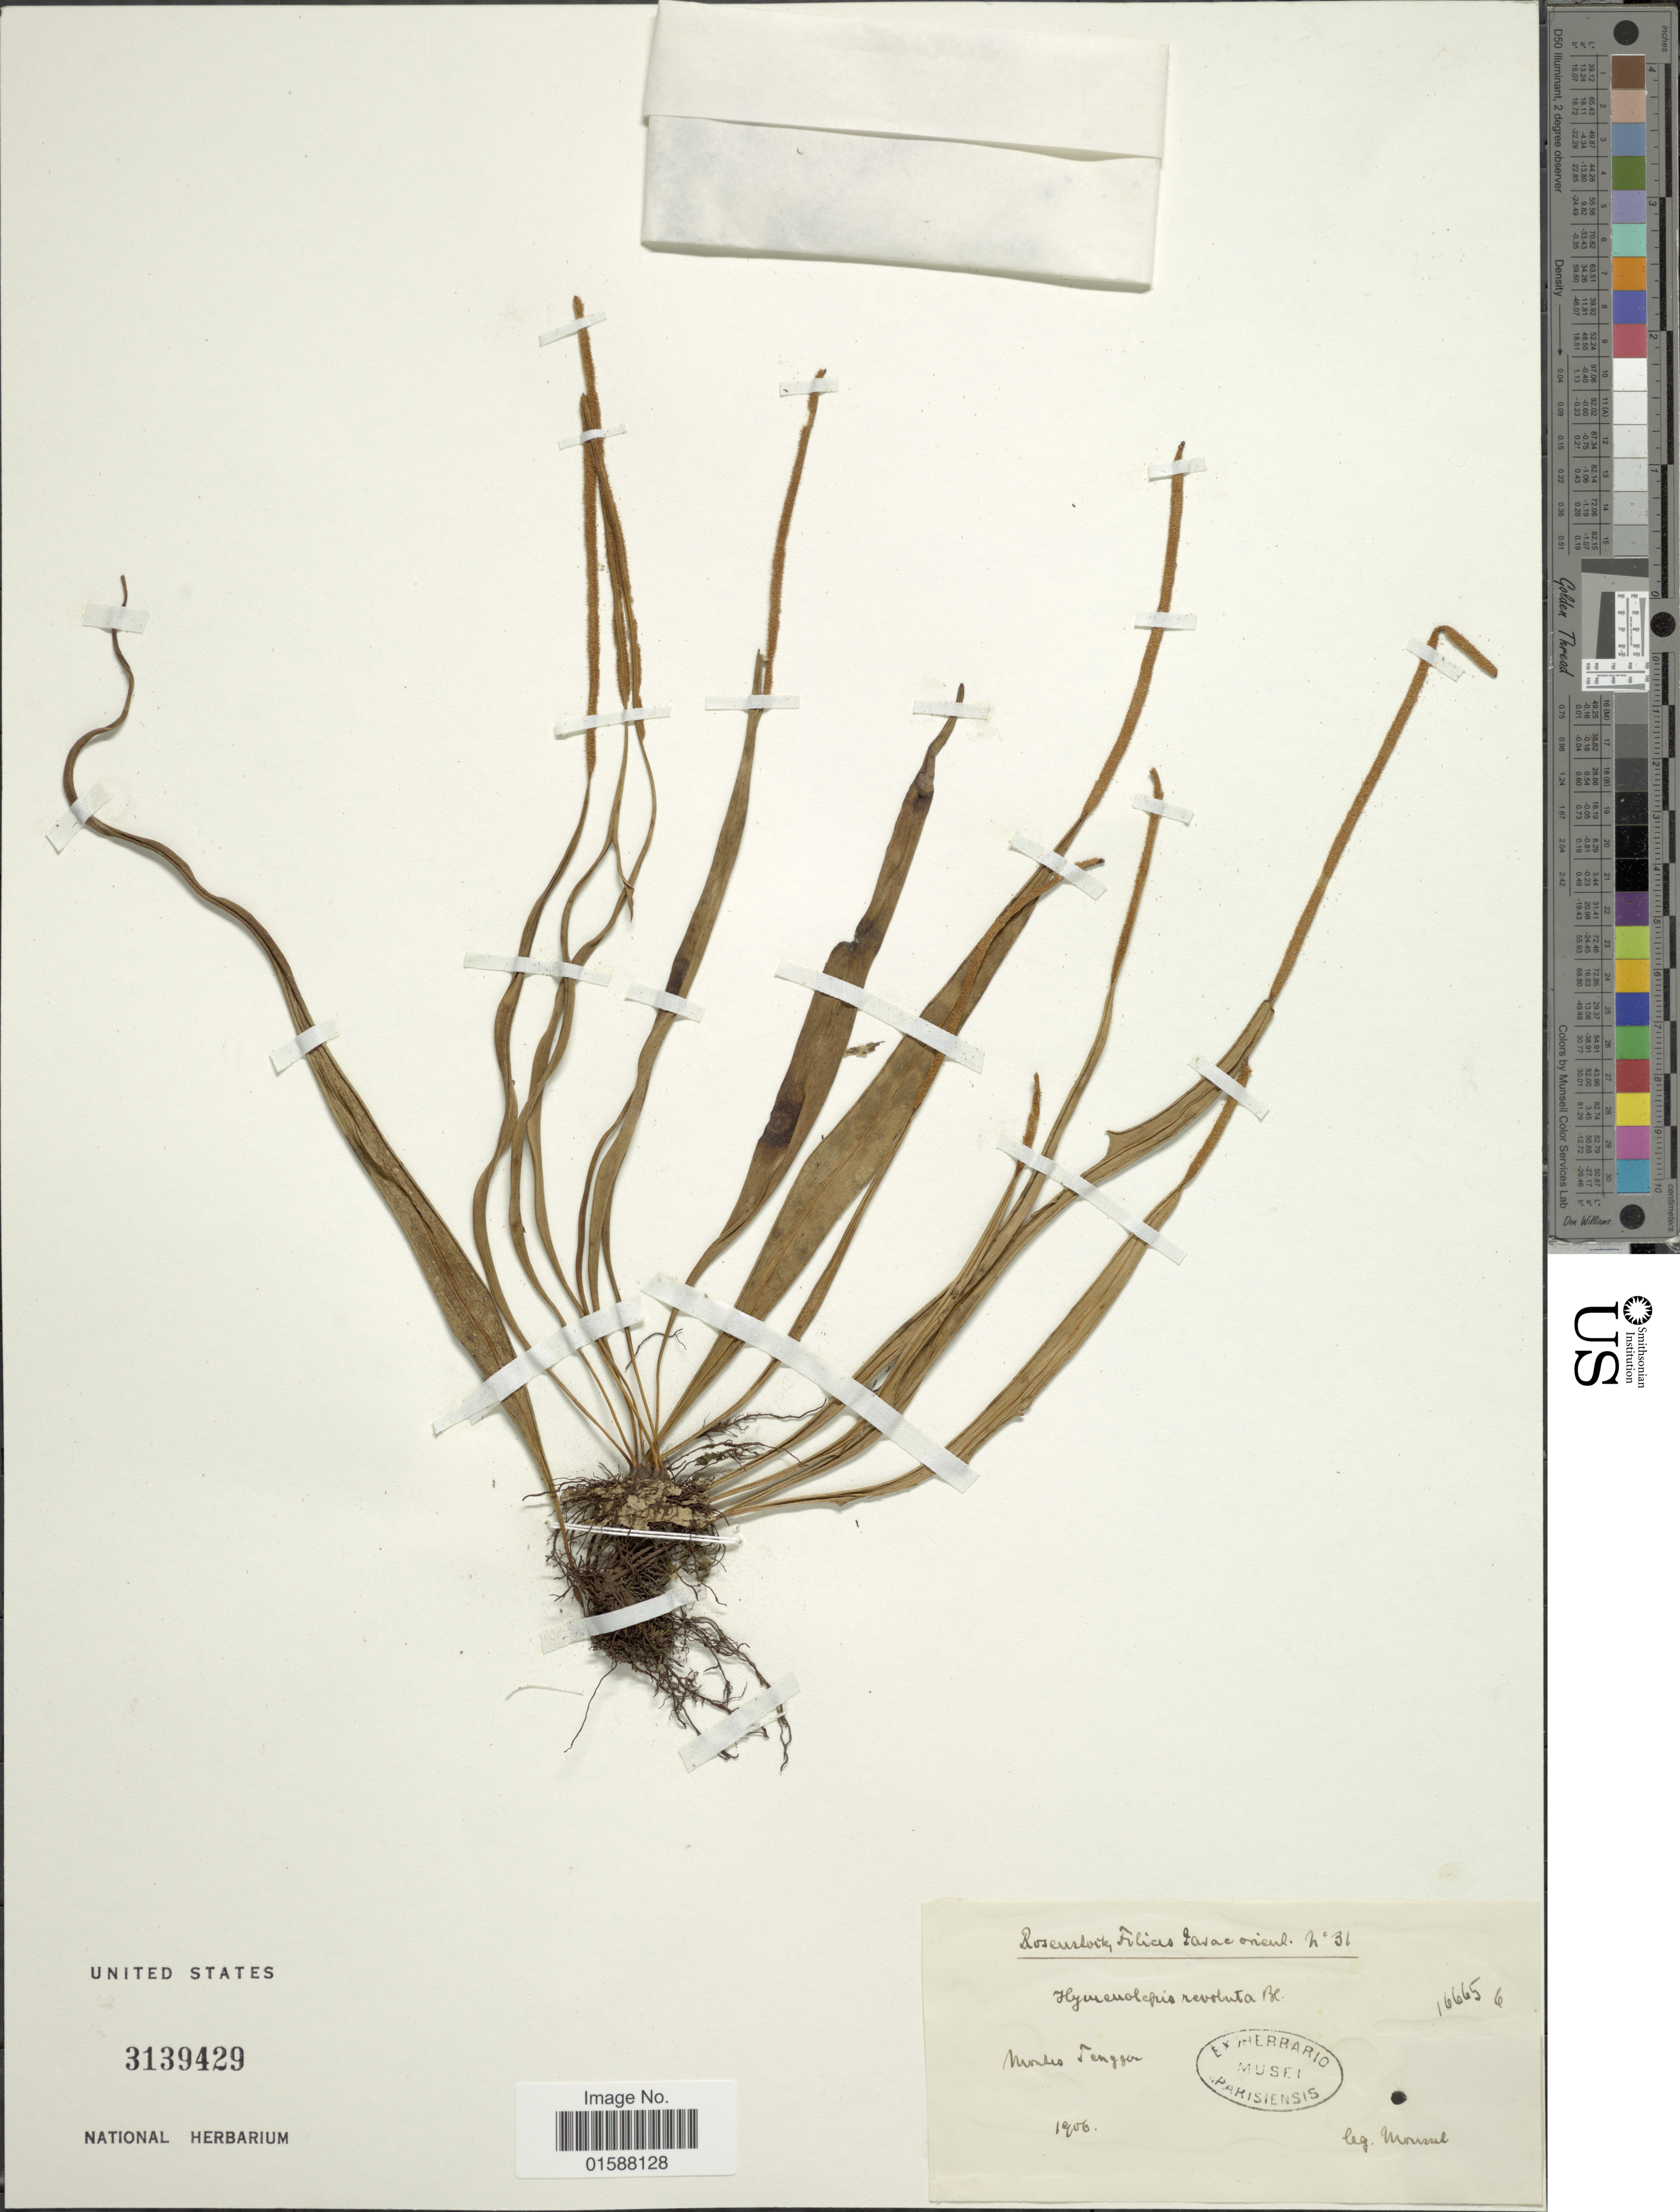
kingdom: Plantae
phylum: Tracheophyta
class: Polypodiopsida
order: Polypodiales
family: Polypodiaceae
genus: Lepisorus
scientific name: Lepisorus longifolius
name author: (Blume) Holttum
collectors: Mousset, --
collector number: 16665b*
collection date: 1906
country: Indonesia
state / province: Java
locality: Javae orient. Montes Tenggar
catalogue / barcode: US 3139429